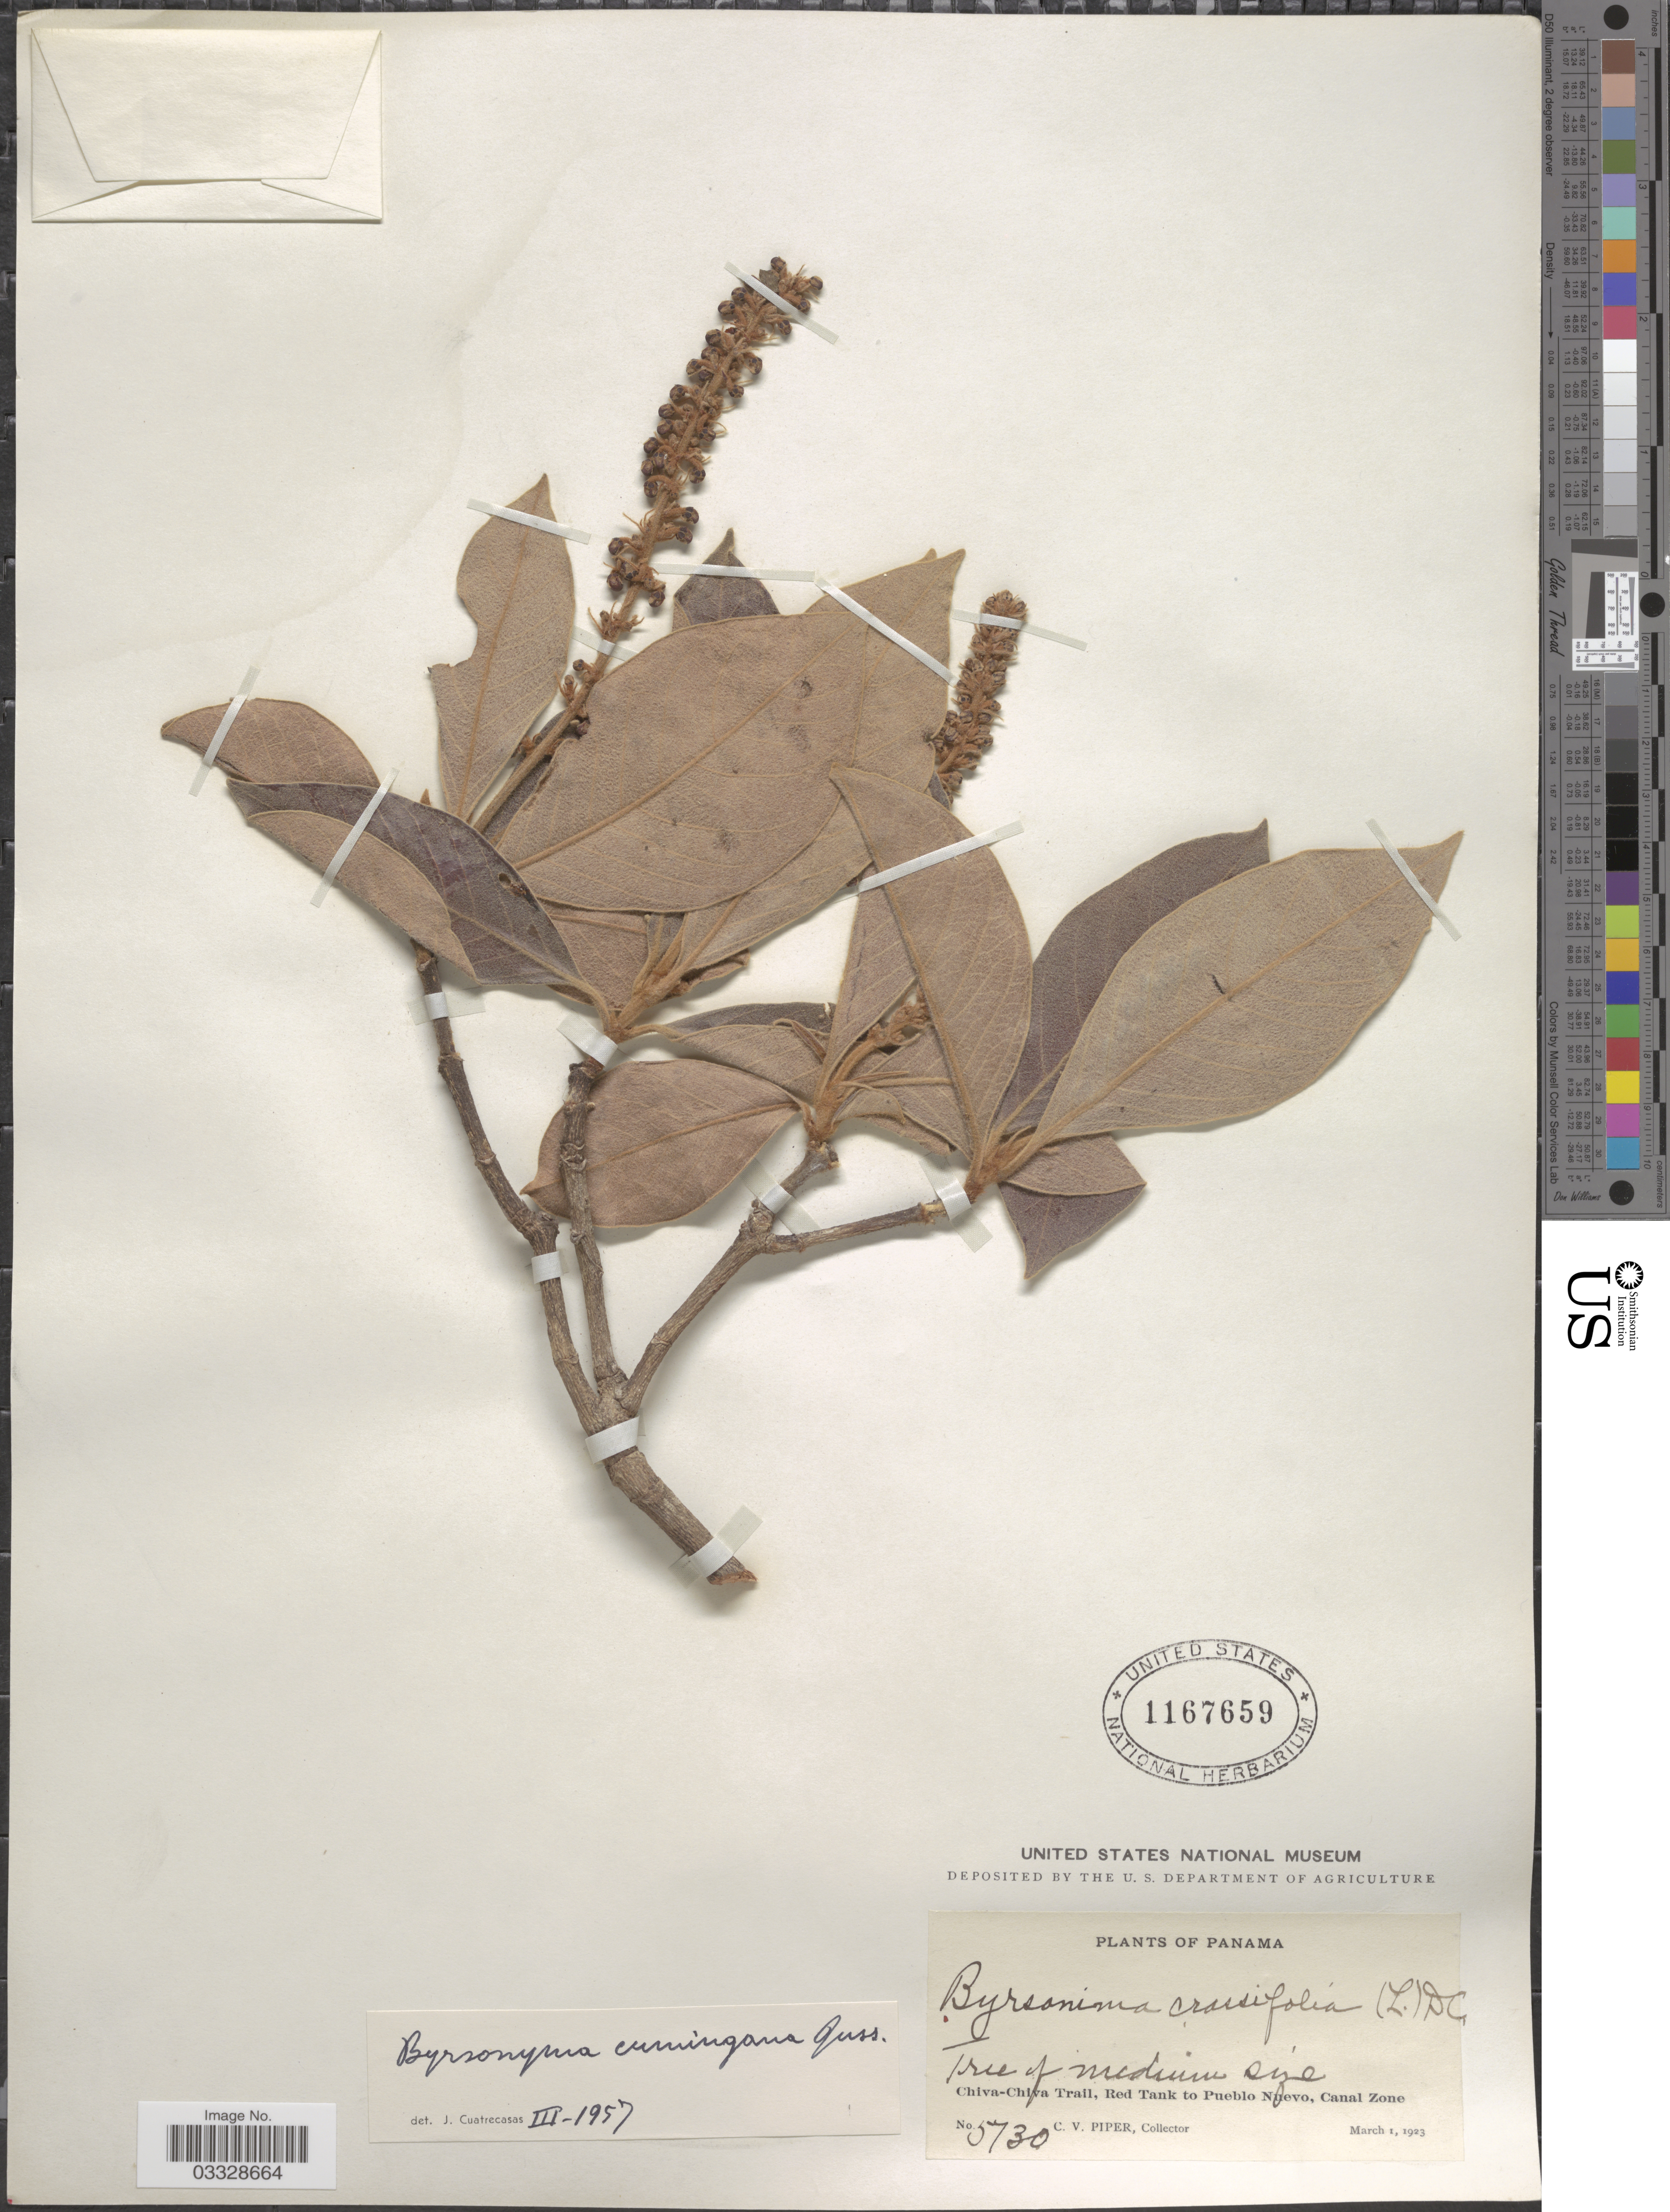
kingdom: Plantae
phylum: Tracheophyta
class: Magnoliopsida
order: Malpighiales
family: Malpighiaceae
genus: Byrsonima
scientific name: Byrsonima crassifolia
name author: (L.) Kunth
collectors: C. V. Piper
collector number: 5730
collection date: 1923-03-01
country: Panama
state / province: Panamá / Panamá Oeste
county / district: Canal Zone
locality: Chiva-Chiva Trail, Red Tank to Pueblo Nuevo.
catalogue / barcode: US 1167659